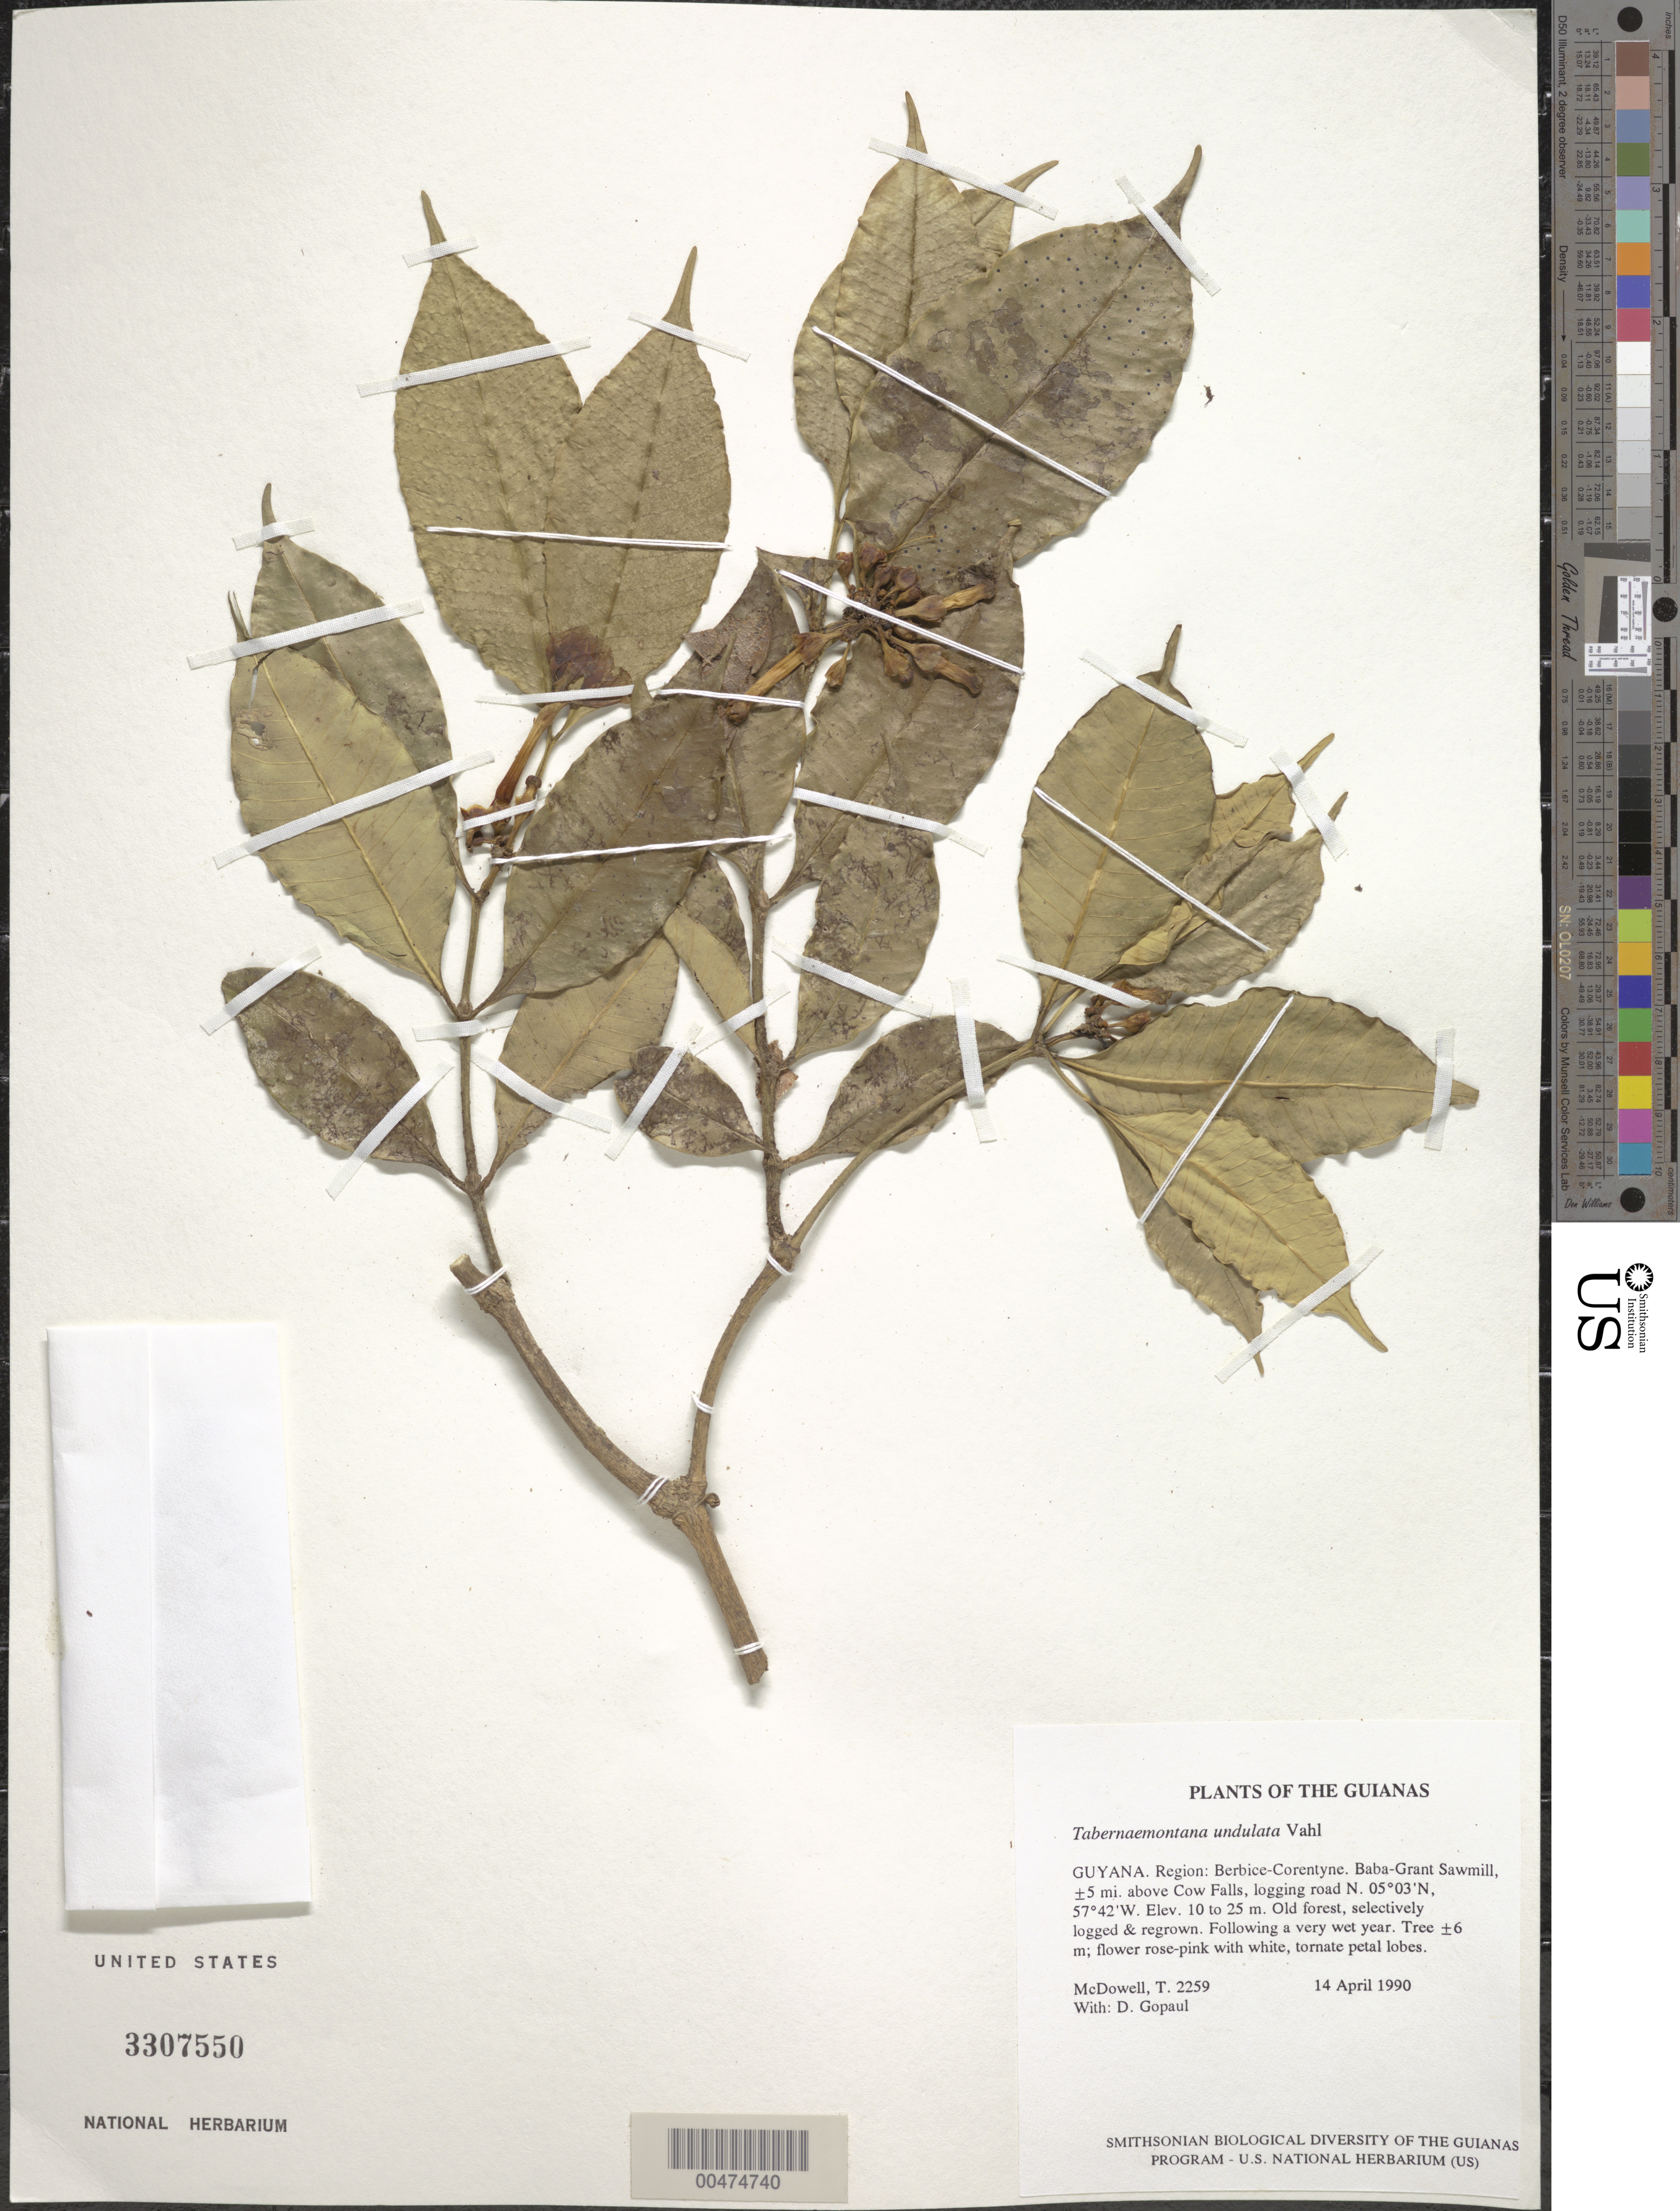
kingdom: Plantae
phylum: Tracheophyta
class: Magnoliopsida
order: Gentianales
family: Apocynaceae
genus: Tabernaemontana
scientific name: Tabernaemontana undulata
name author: Vahl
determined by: Allorge, L.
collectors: T. McDowell & D. Gopaul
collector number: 2259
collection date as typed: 14 April 1990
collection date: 1990-04-14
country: Guyana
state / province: E. Berbice-Corentyne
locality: Baba-Grant Sawmill, ±5 mi. above Cow Falls, Corentyne River. ±4 mi. N by logging road from landing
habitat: Old forest, selectively logged & regrown. Following a very wet year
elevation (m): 10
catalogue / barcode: US 3307550